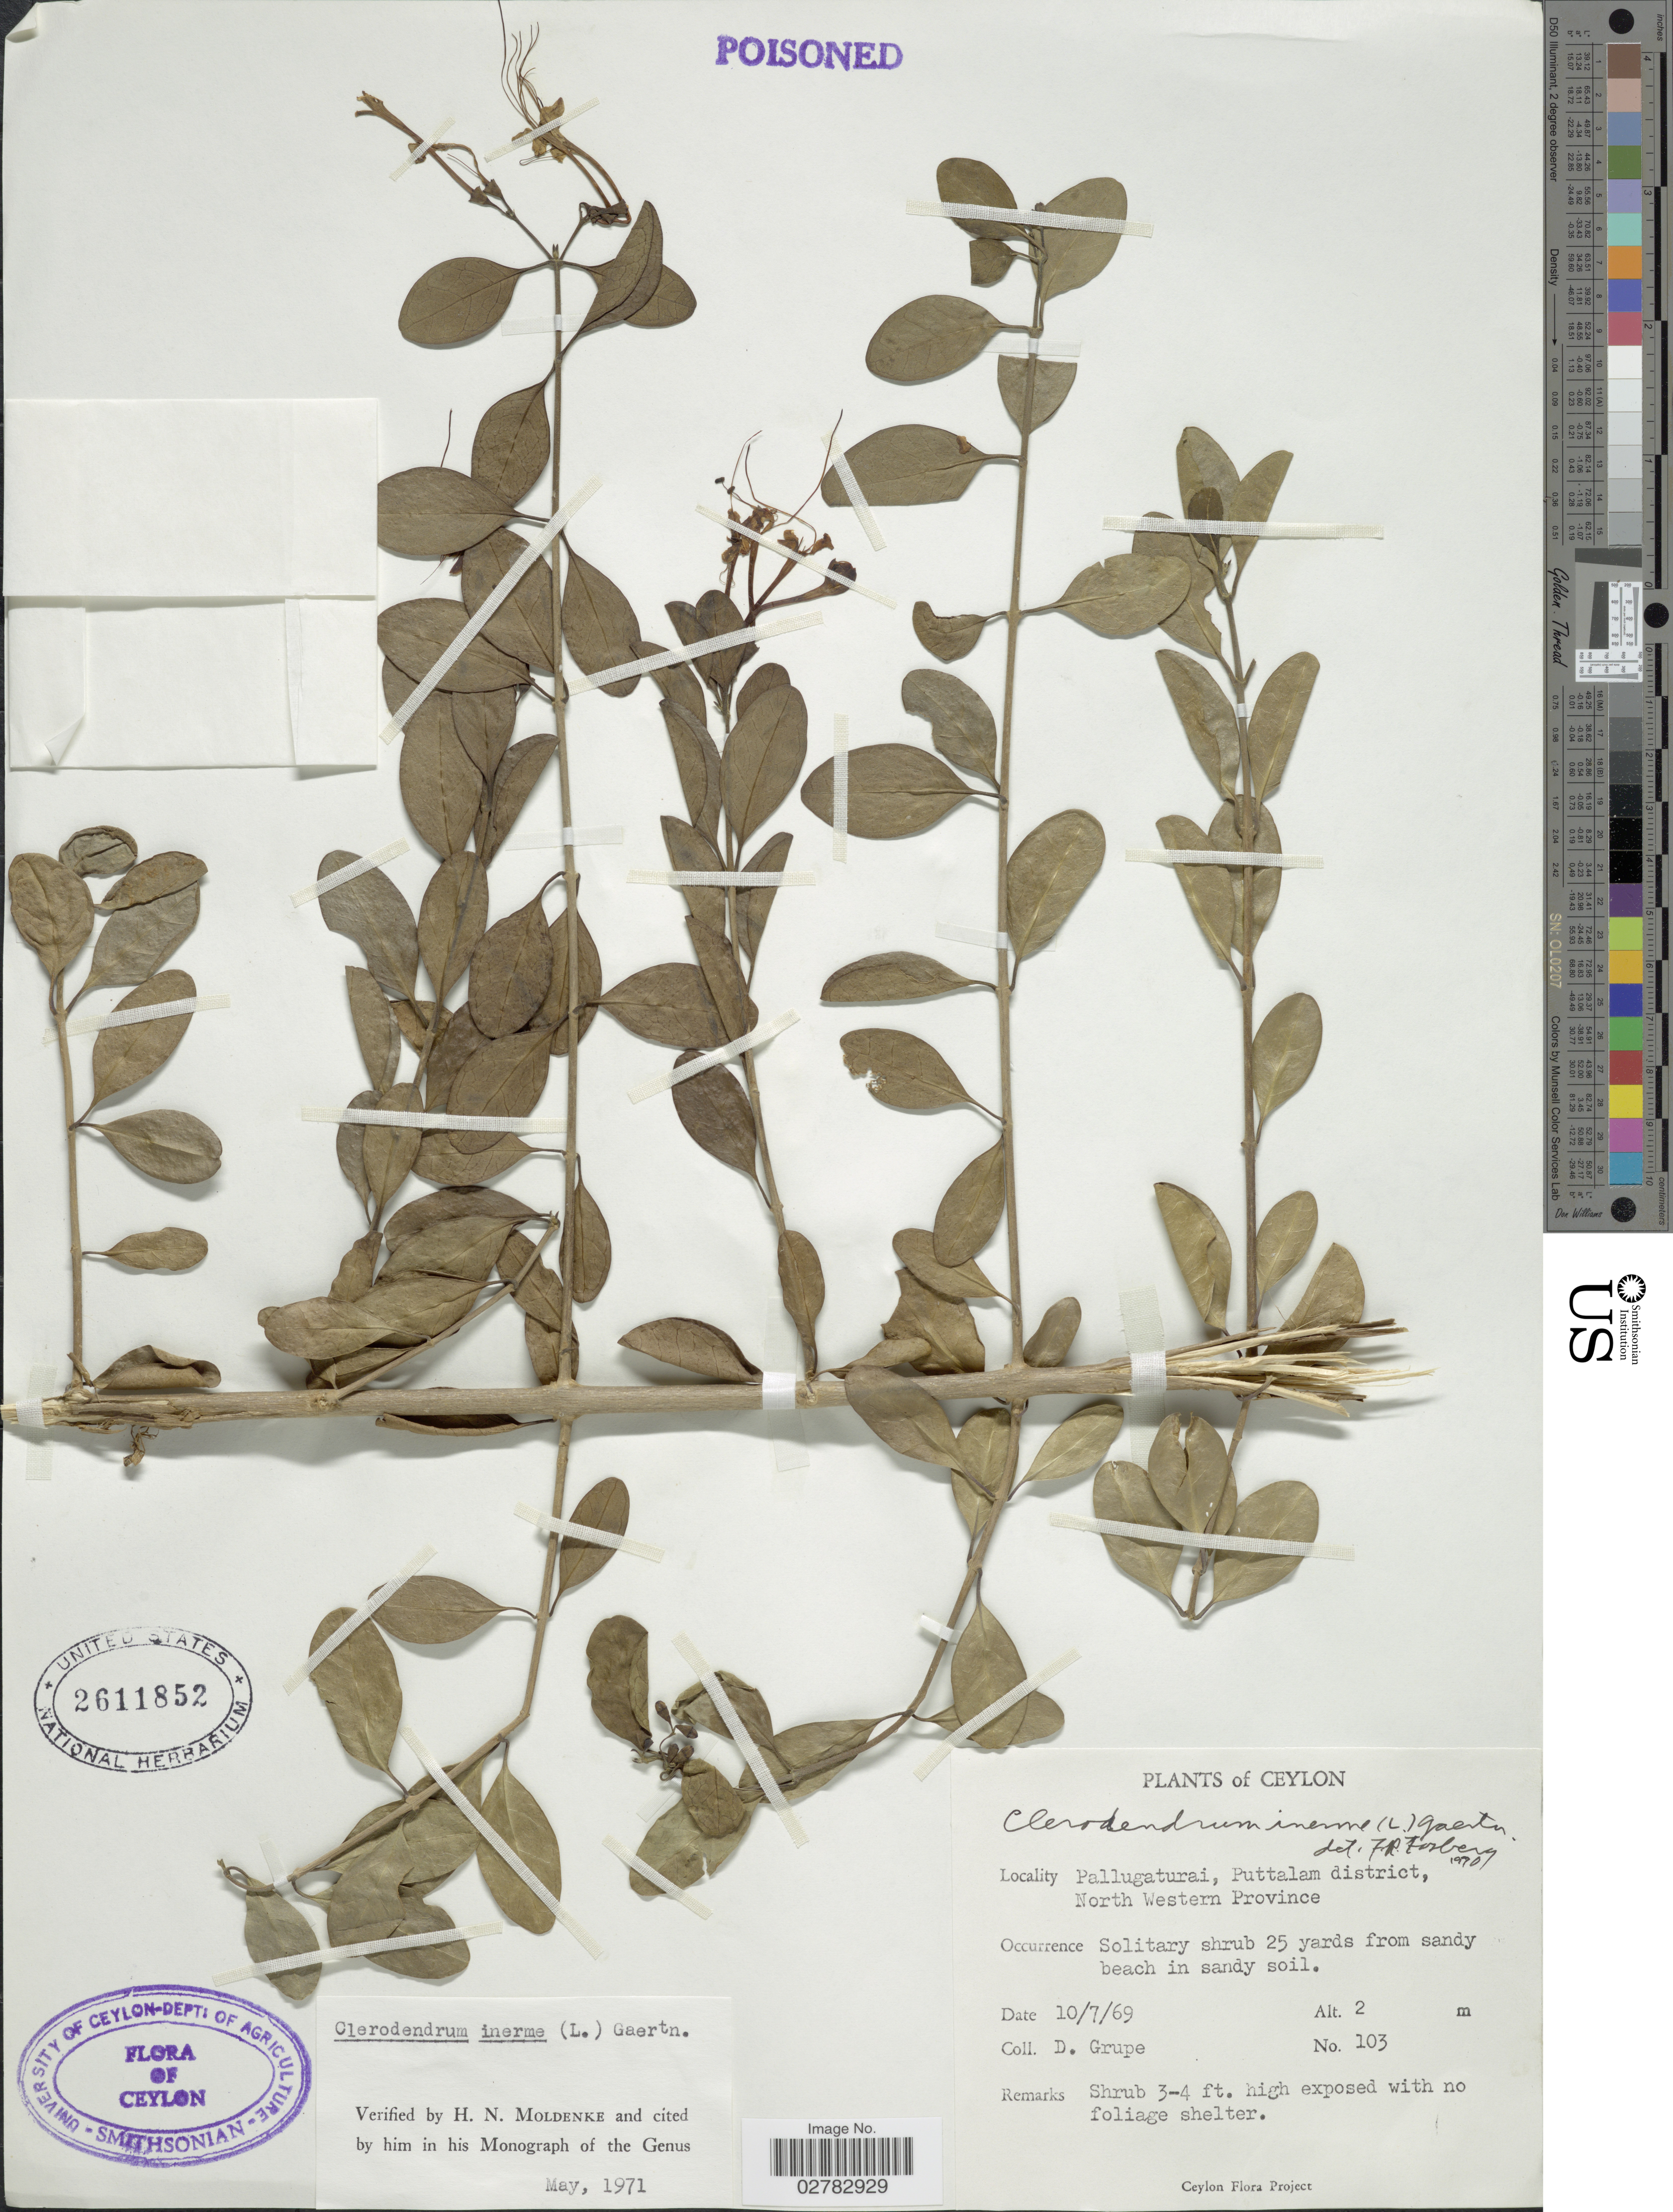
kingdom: Plantae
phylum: Tracheophyta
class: Magnoliopsida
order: Lamiales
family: Lamiaceae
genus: Clerodendrum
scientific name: Clerodendrum inerme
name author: (L.) Gaertn.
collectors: D. Grupe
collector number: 103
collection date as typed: Transcribed d/m/y: 10/7/69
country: Sri Lanka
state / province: North Western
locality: Ceylon. Pallugaturai, Puttalam district.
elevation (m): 2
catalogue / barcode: US 2611852